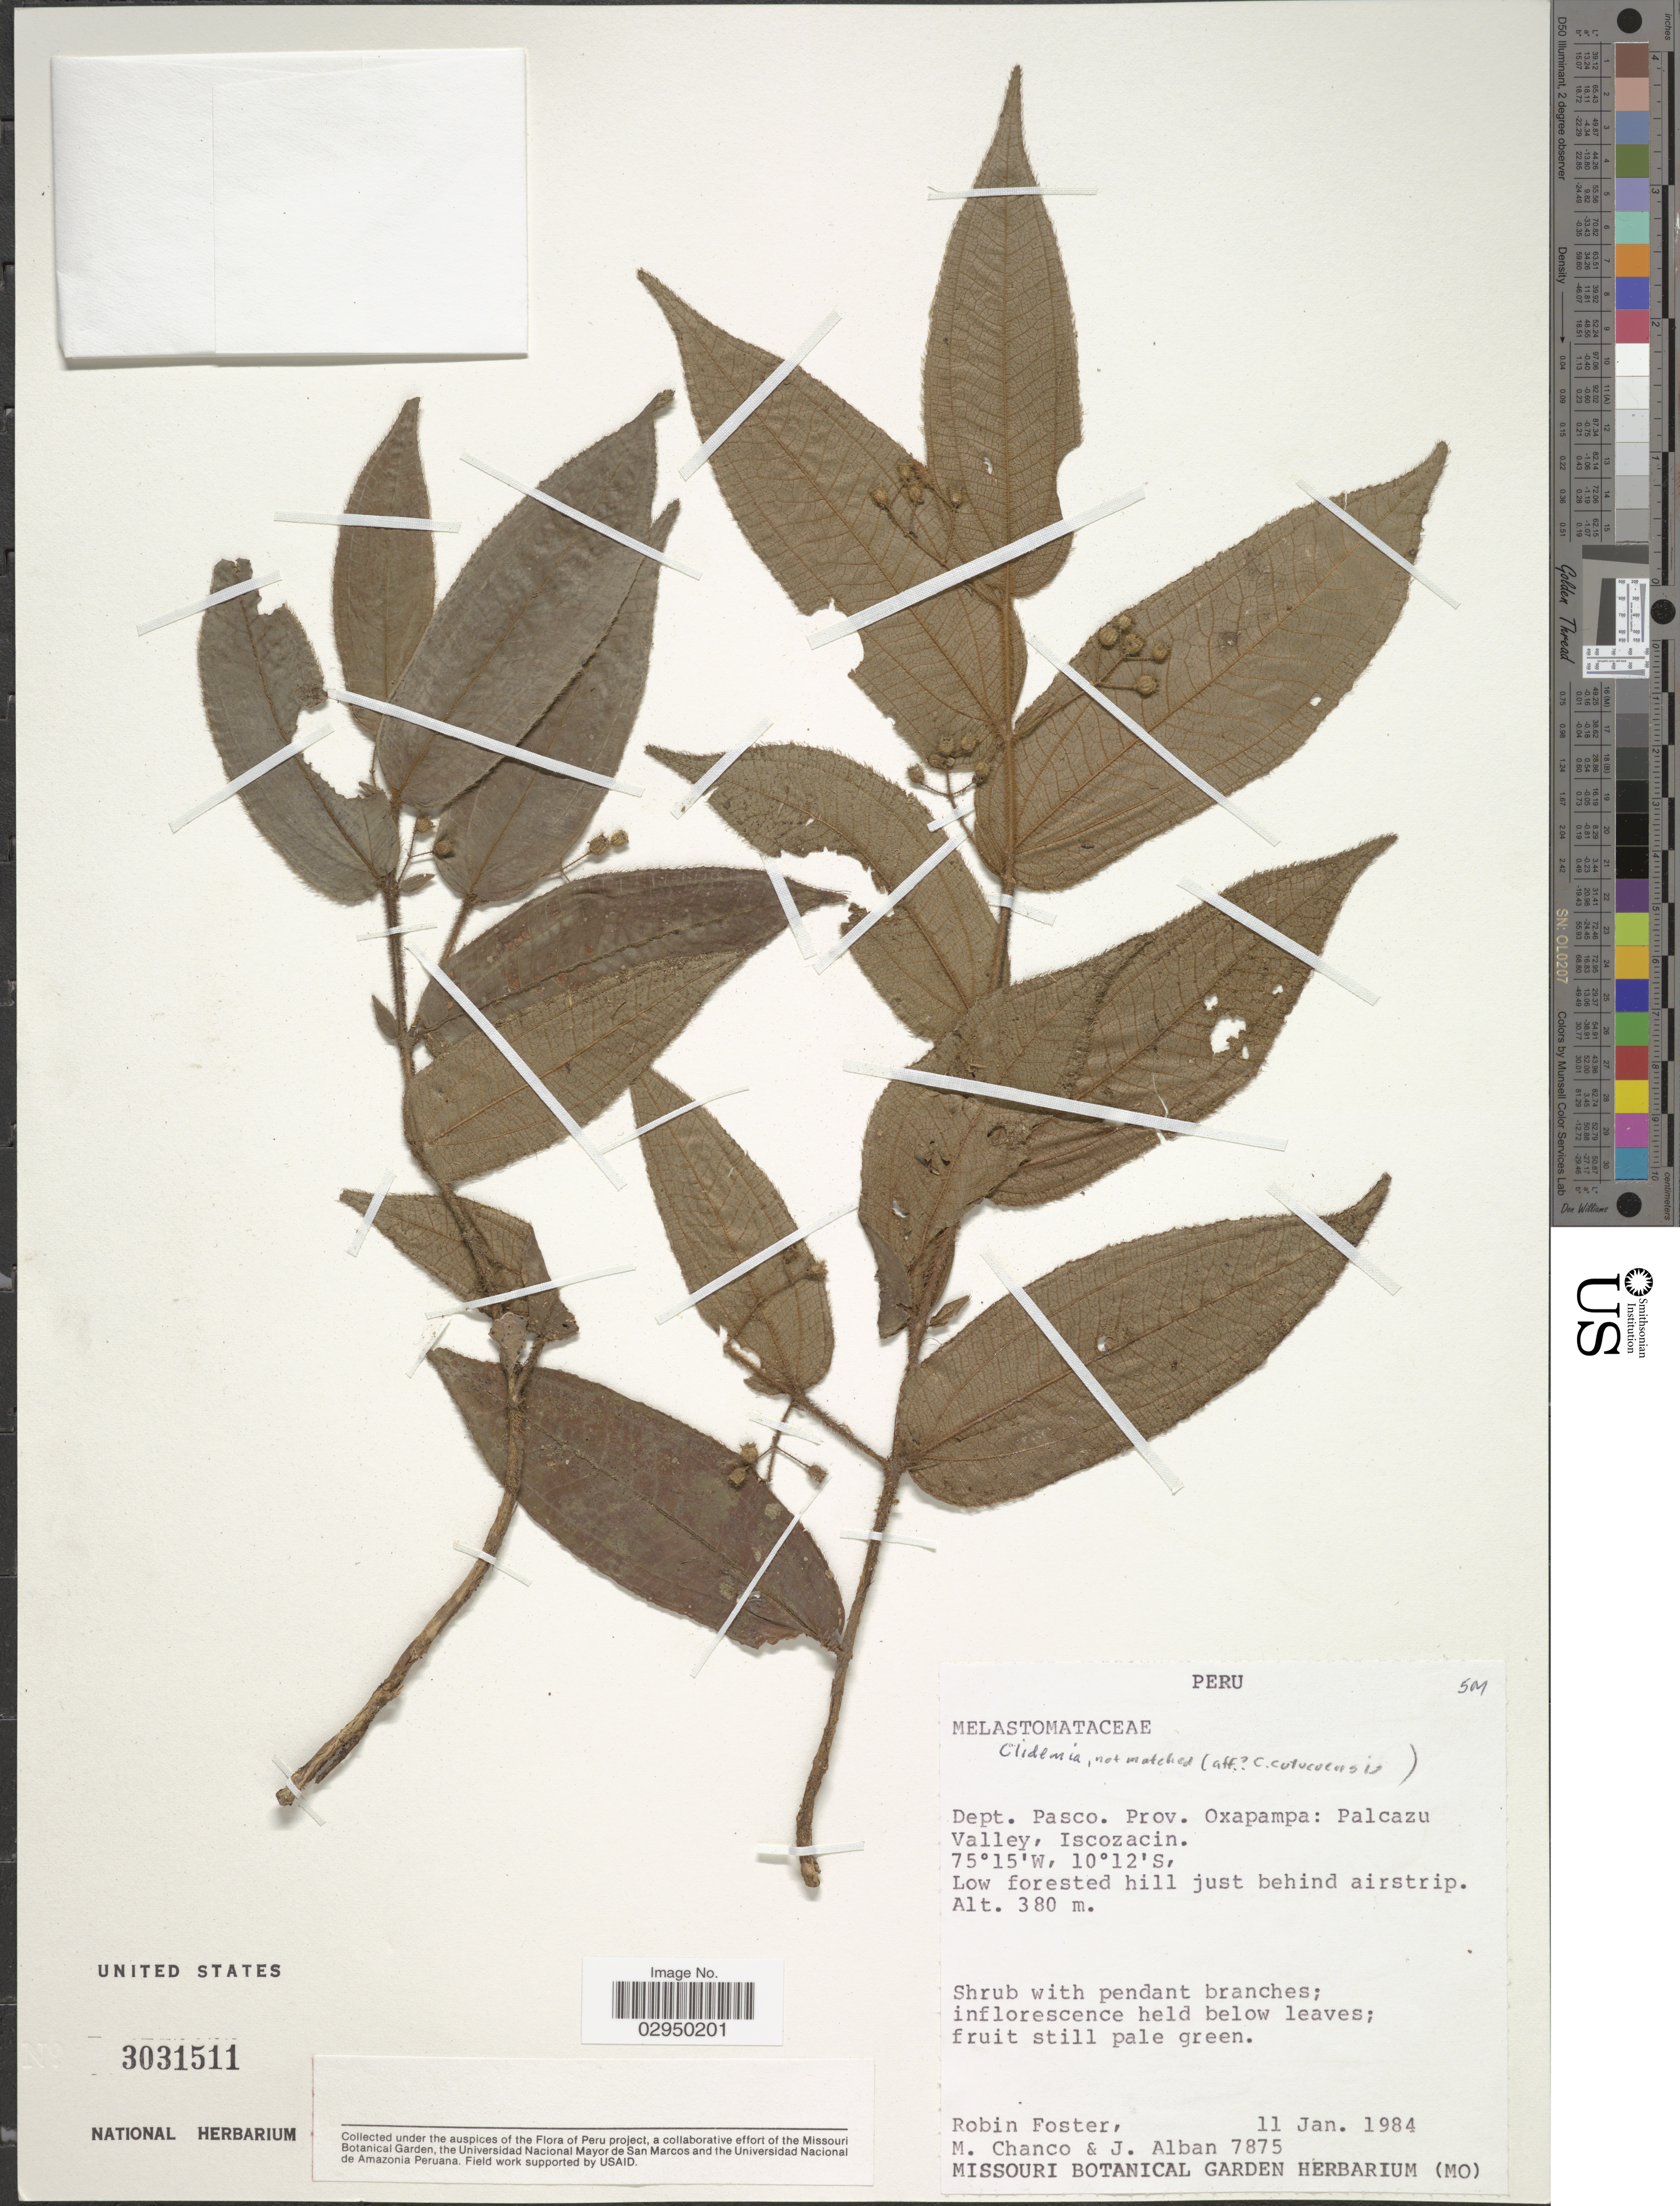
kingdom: Plantae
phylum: Tracheophyta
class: Magnoliopsida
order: Myrtales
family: Melastomataceae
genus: Clidemia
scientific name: Clidemia sp.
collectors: R. B. Foster, M. Chanco & J. Alban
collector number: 7875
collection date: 1984-01-11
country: Peru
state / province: Pasco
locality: Dept. Pasco. Prov. Oxapampa: Palcazu Valley, Iscozacin.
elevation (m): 380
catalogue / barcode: US 3031511